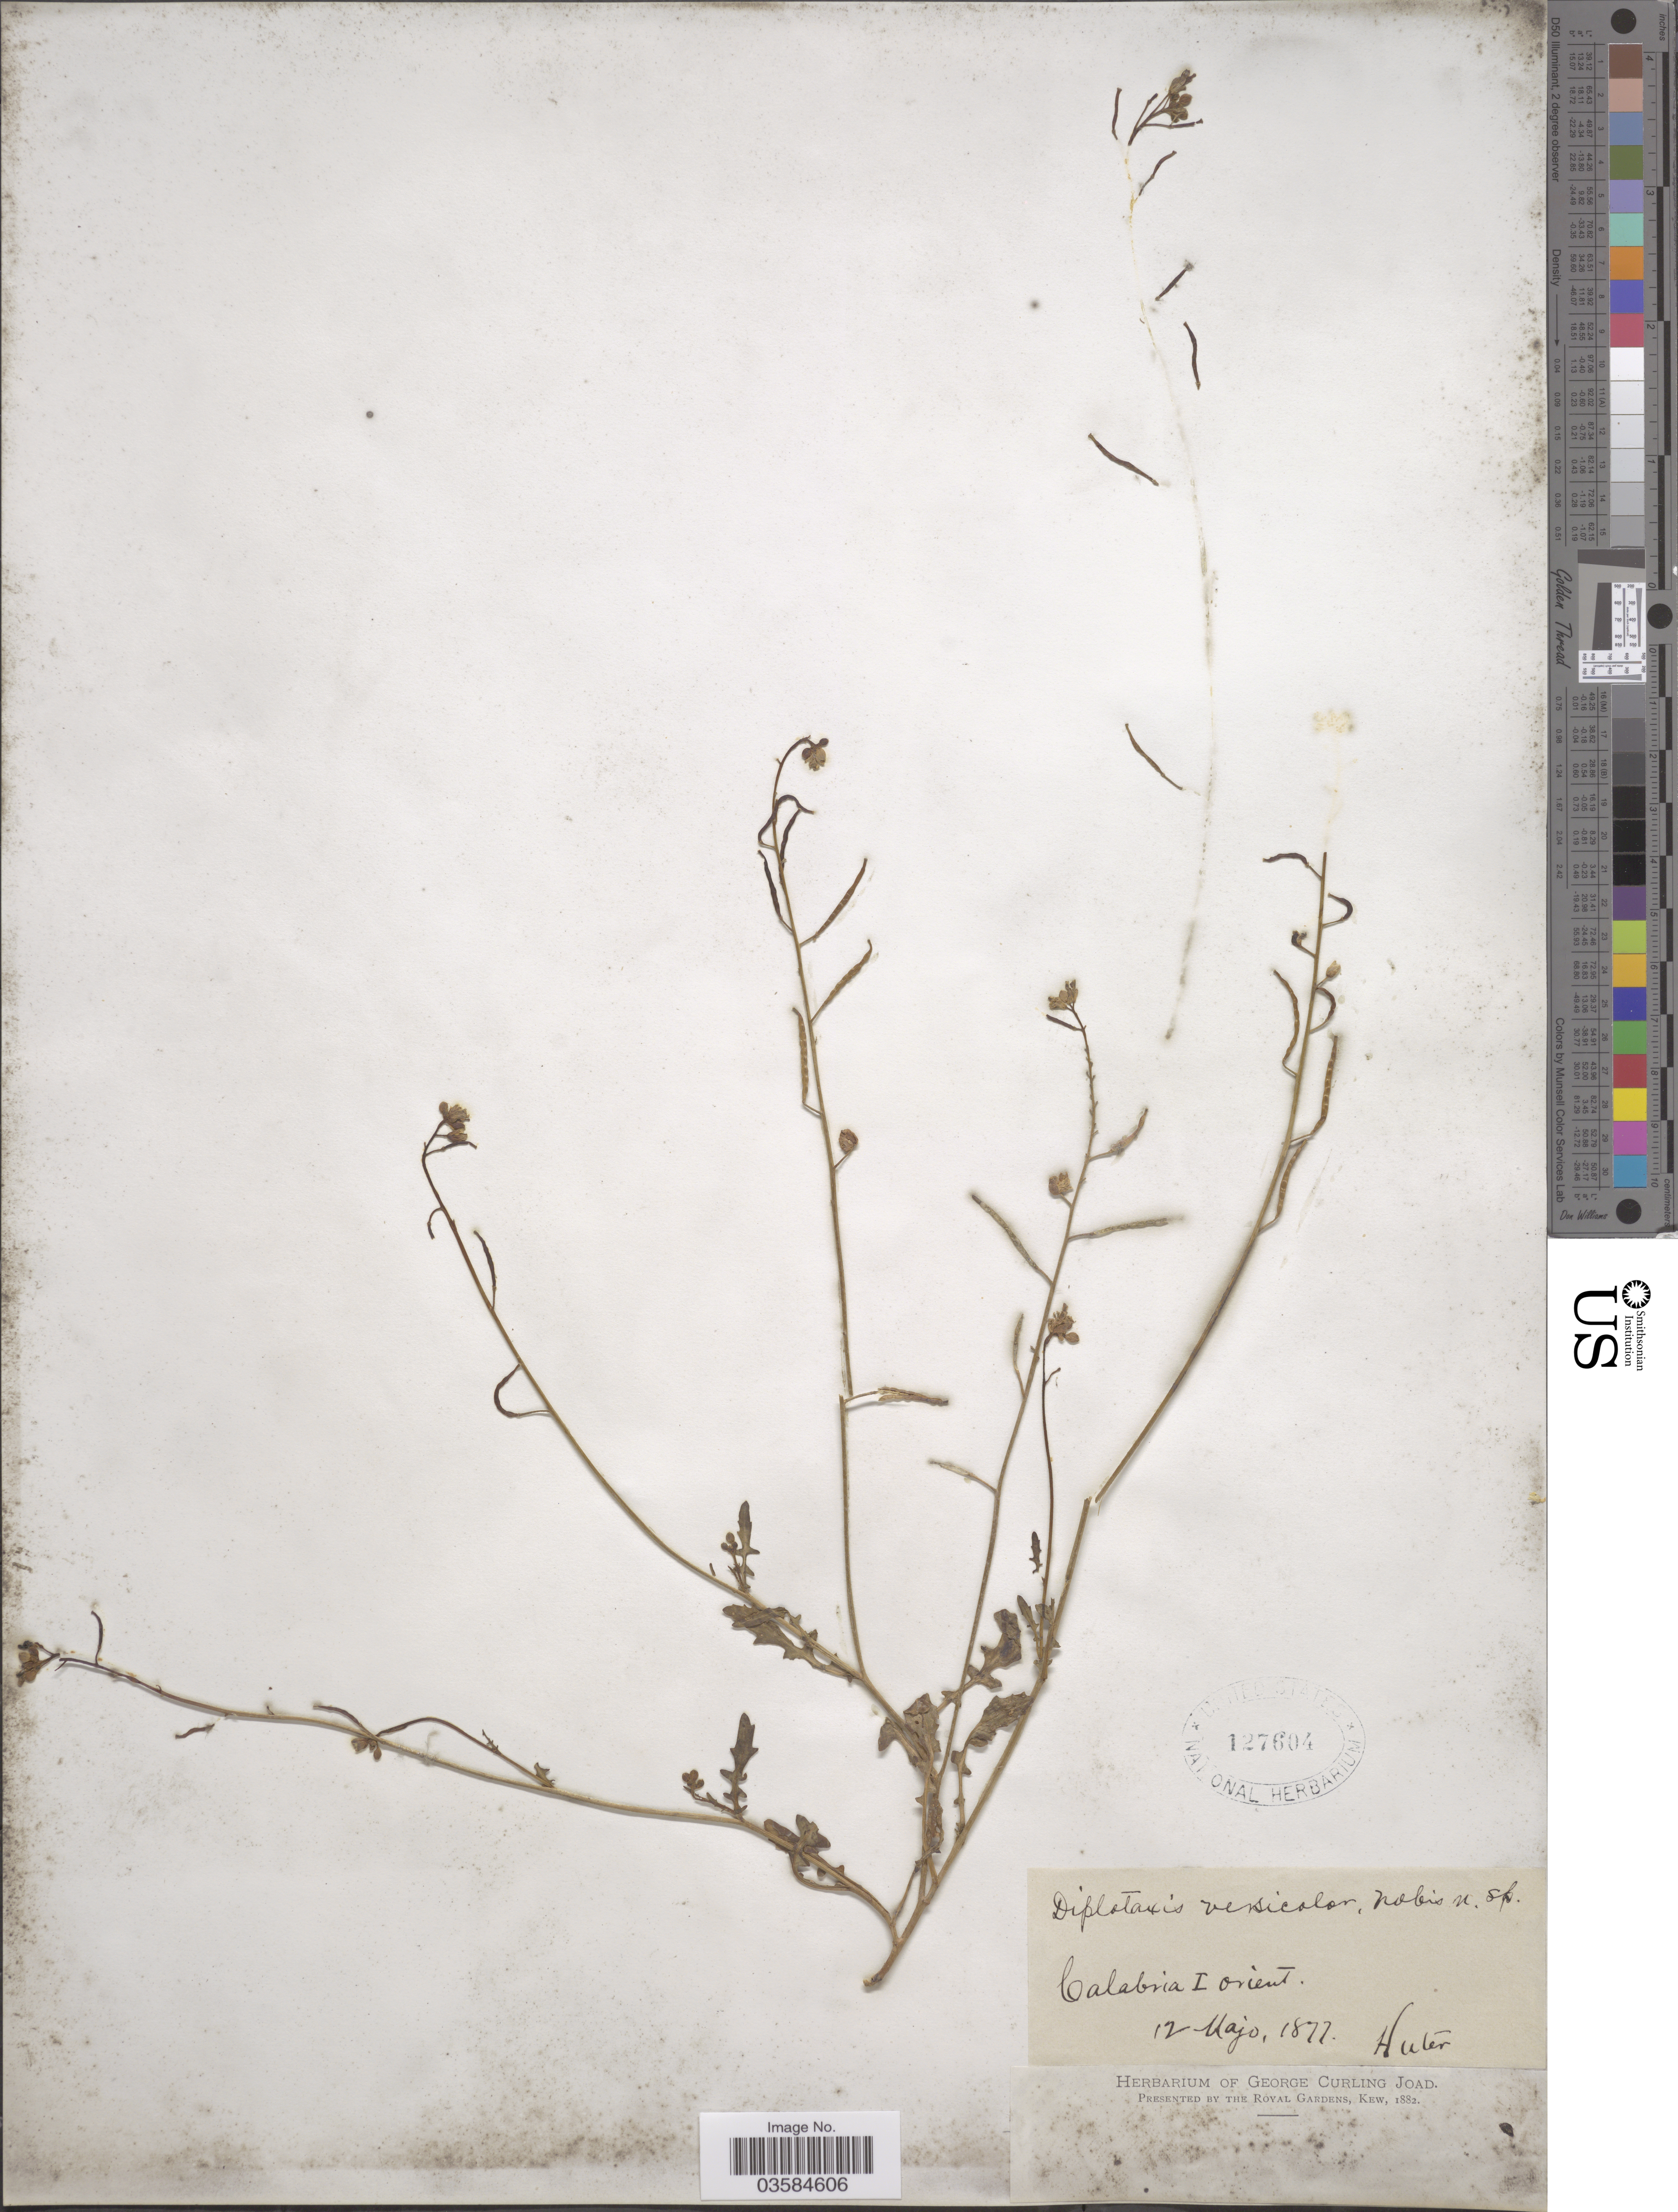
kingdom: Plantae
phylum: Tracheophyta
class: Magnoliopsida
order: Brassicales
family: Brassicaceae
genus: Diplotaxis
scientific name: Diplotaxis versicolor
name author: Porta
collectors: -. Huter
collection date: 1877-05-12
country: Italy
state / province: Calabria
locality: Calabria I orient.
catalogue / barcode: US 127604